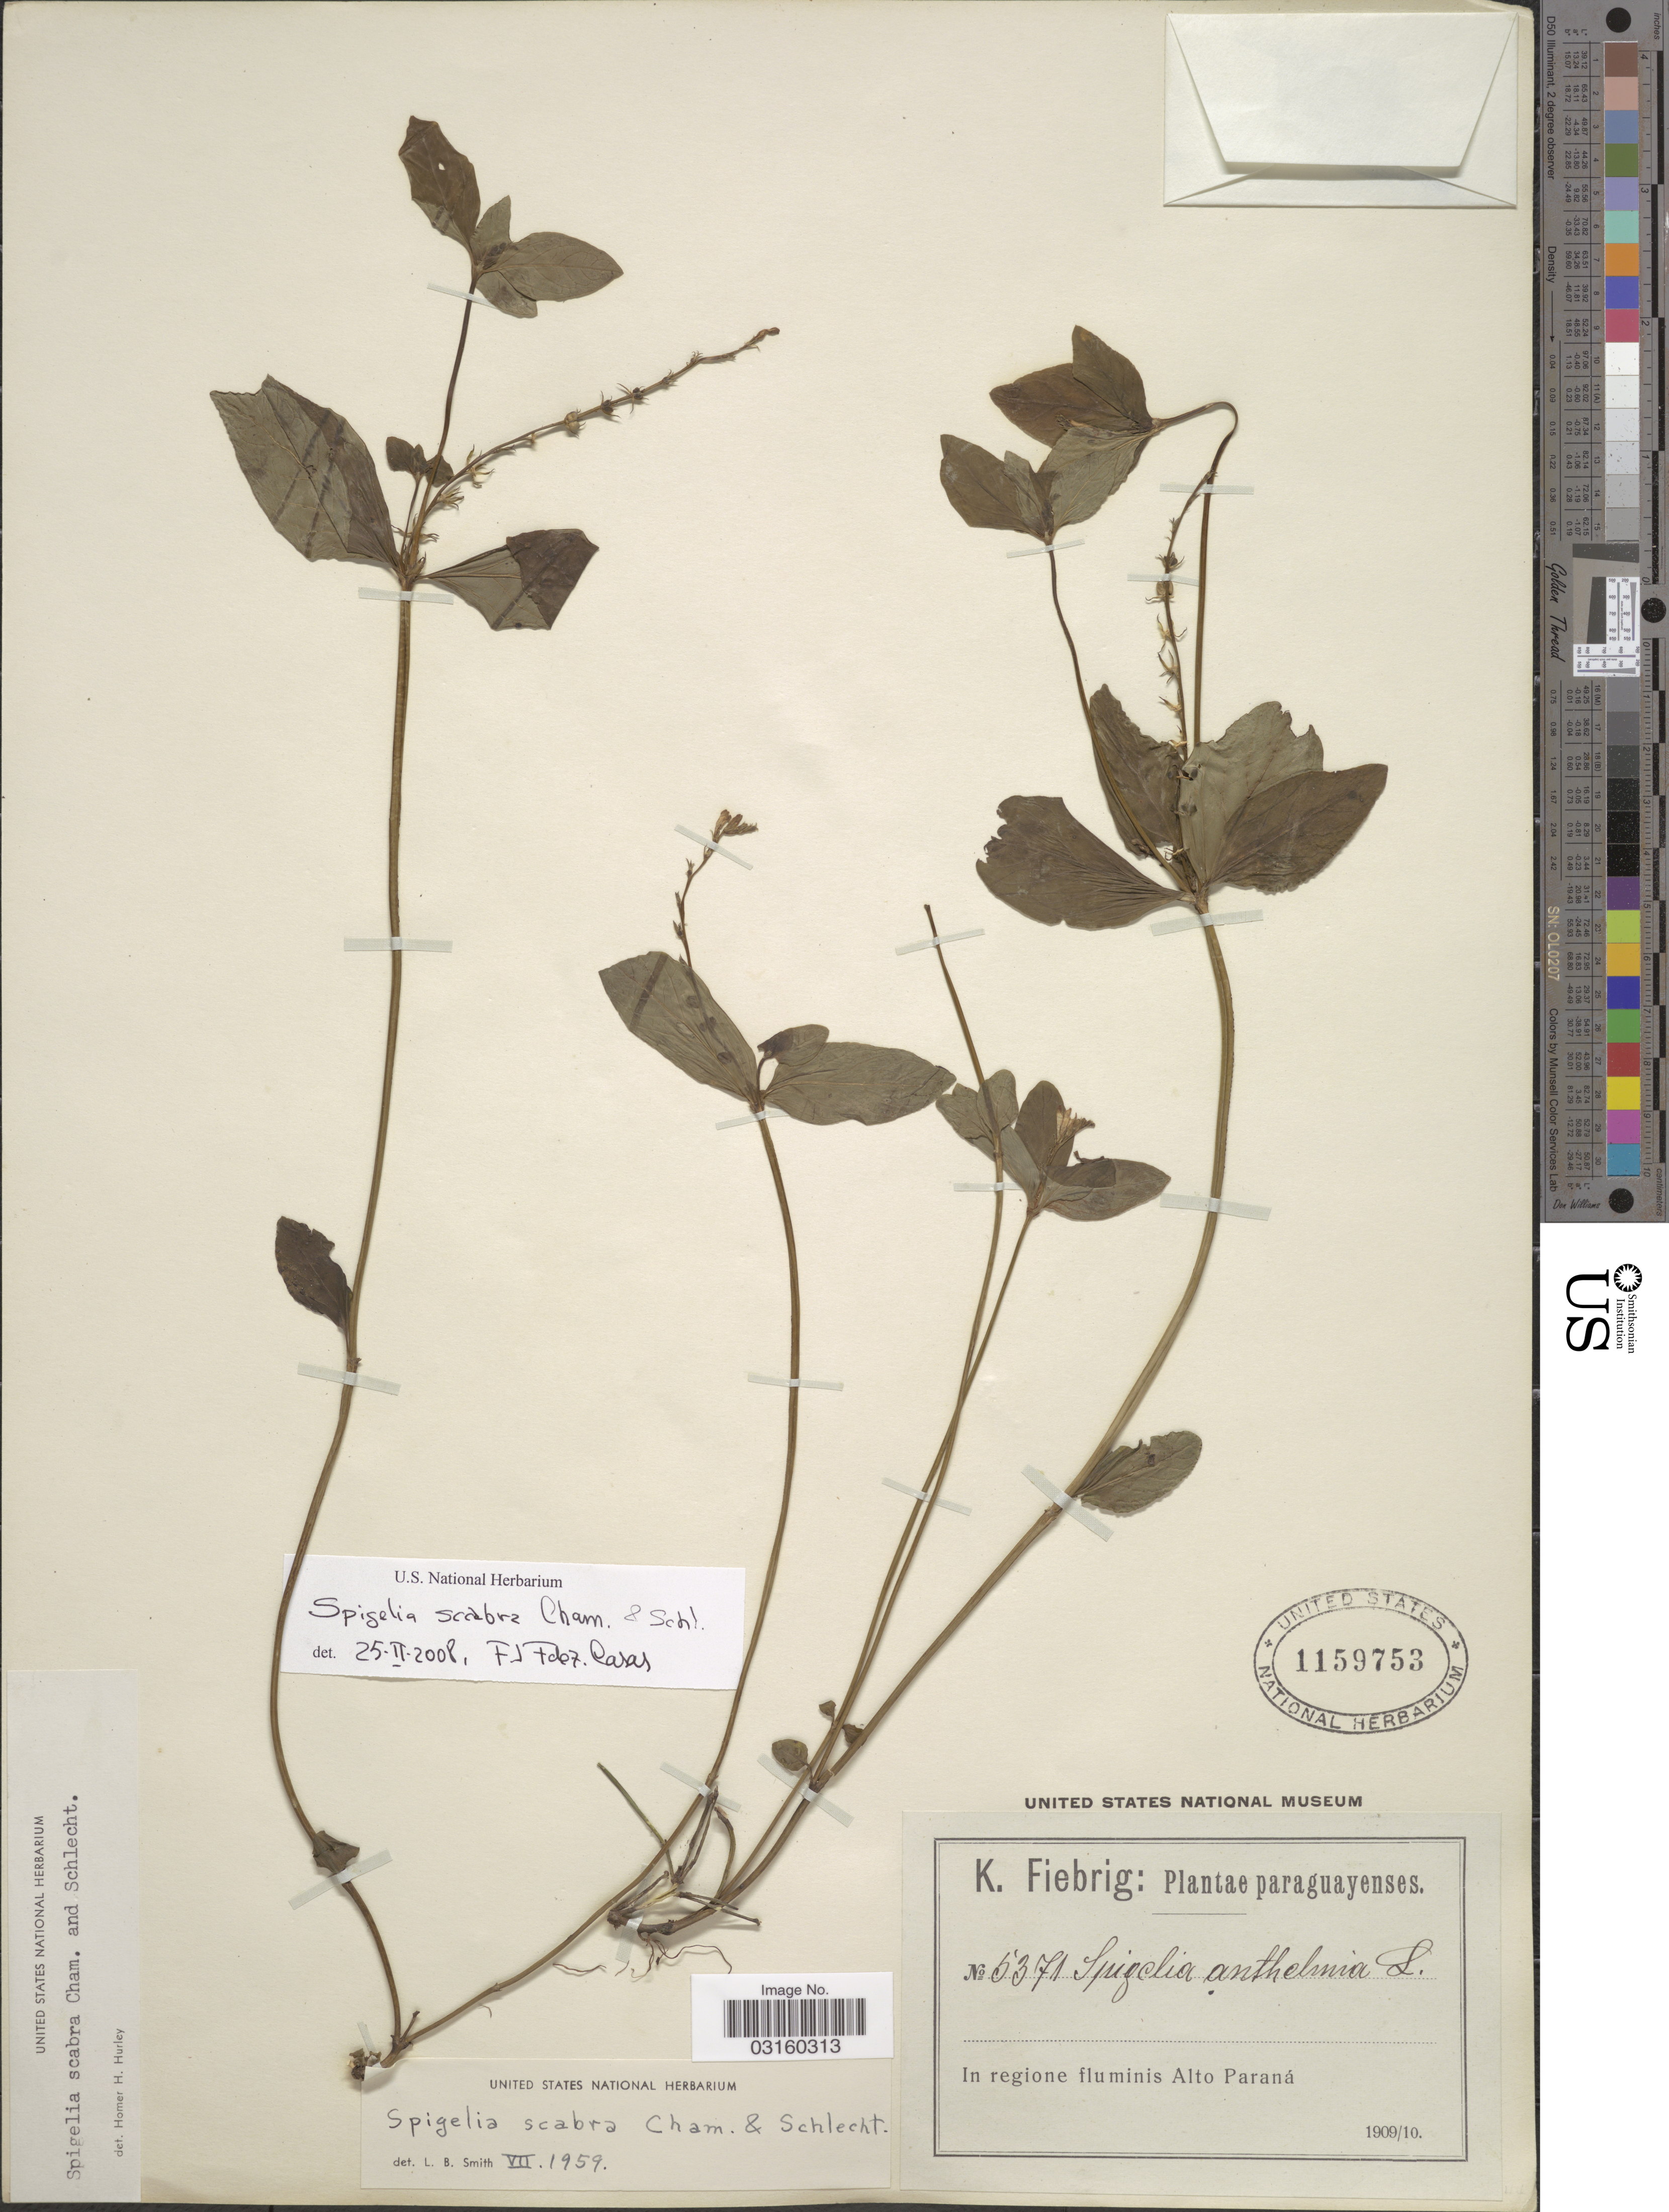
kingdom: Plantae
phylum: Tracheophyta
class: Magnoliopsida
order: Gentianales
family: Loganiaceae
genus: Spigelia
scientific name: Spigelia scabra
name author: Cham. & Schltdl.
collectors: K. Fiebrig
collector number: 5371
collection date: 1909/1910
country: Paraguay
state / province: Alto Parana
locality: In regione fluminis Alto Paraná.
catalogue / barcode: US 1159753